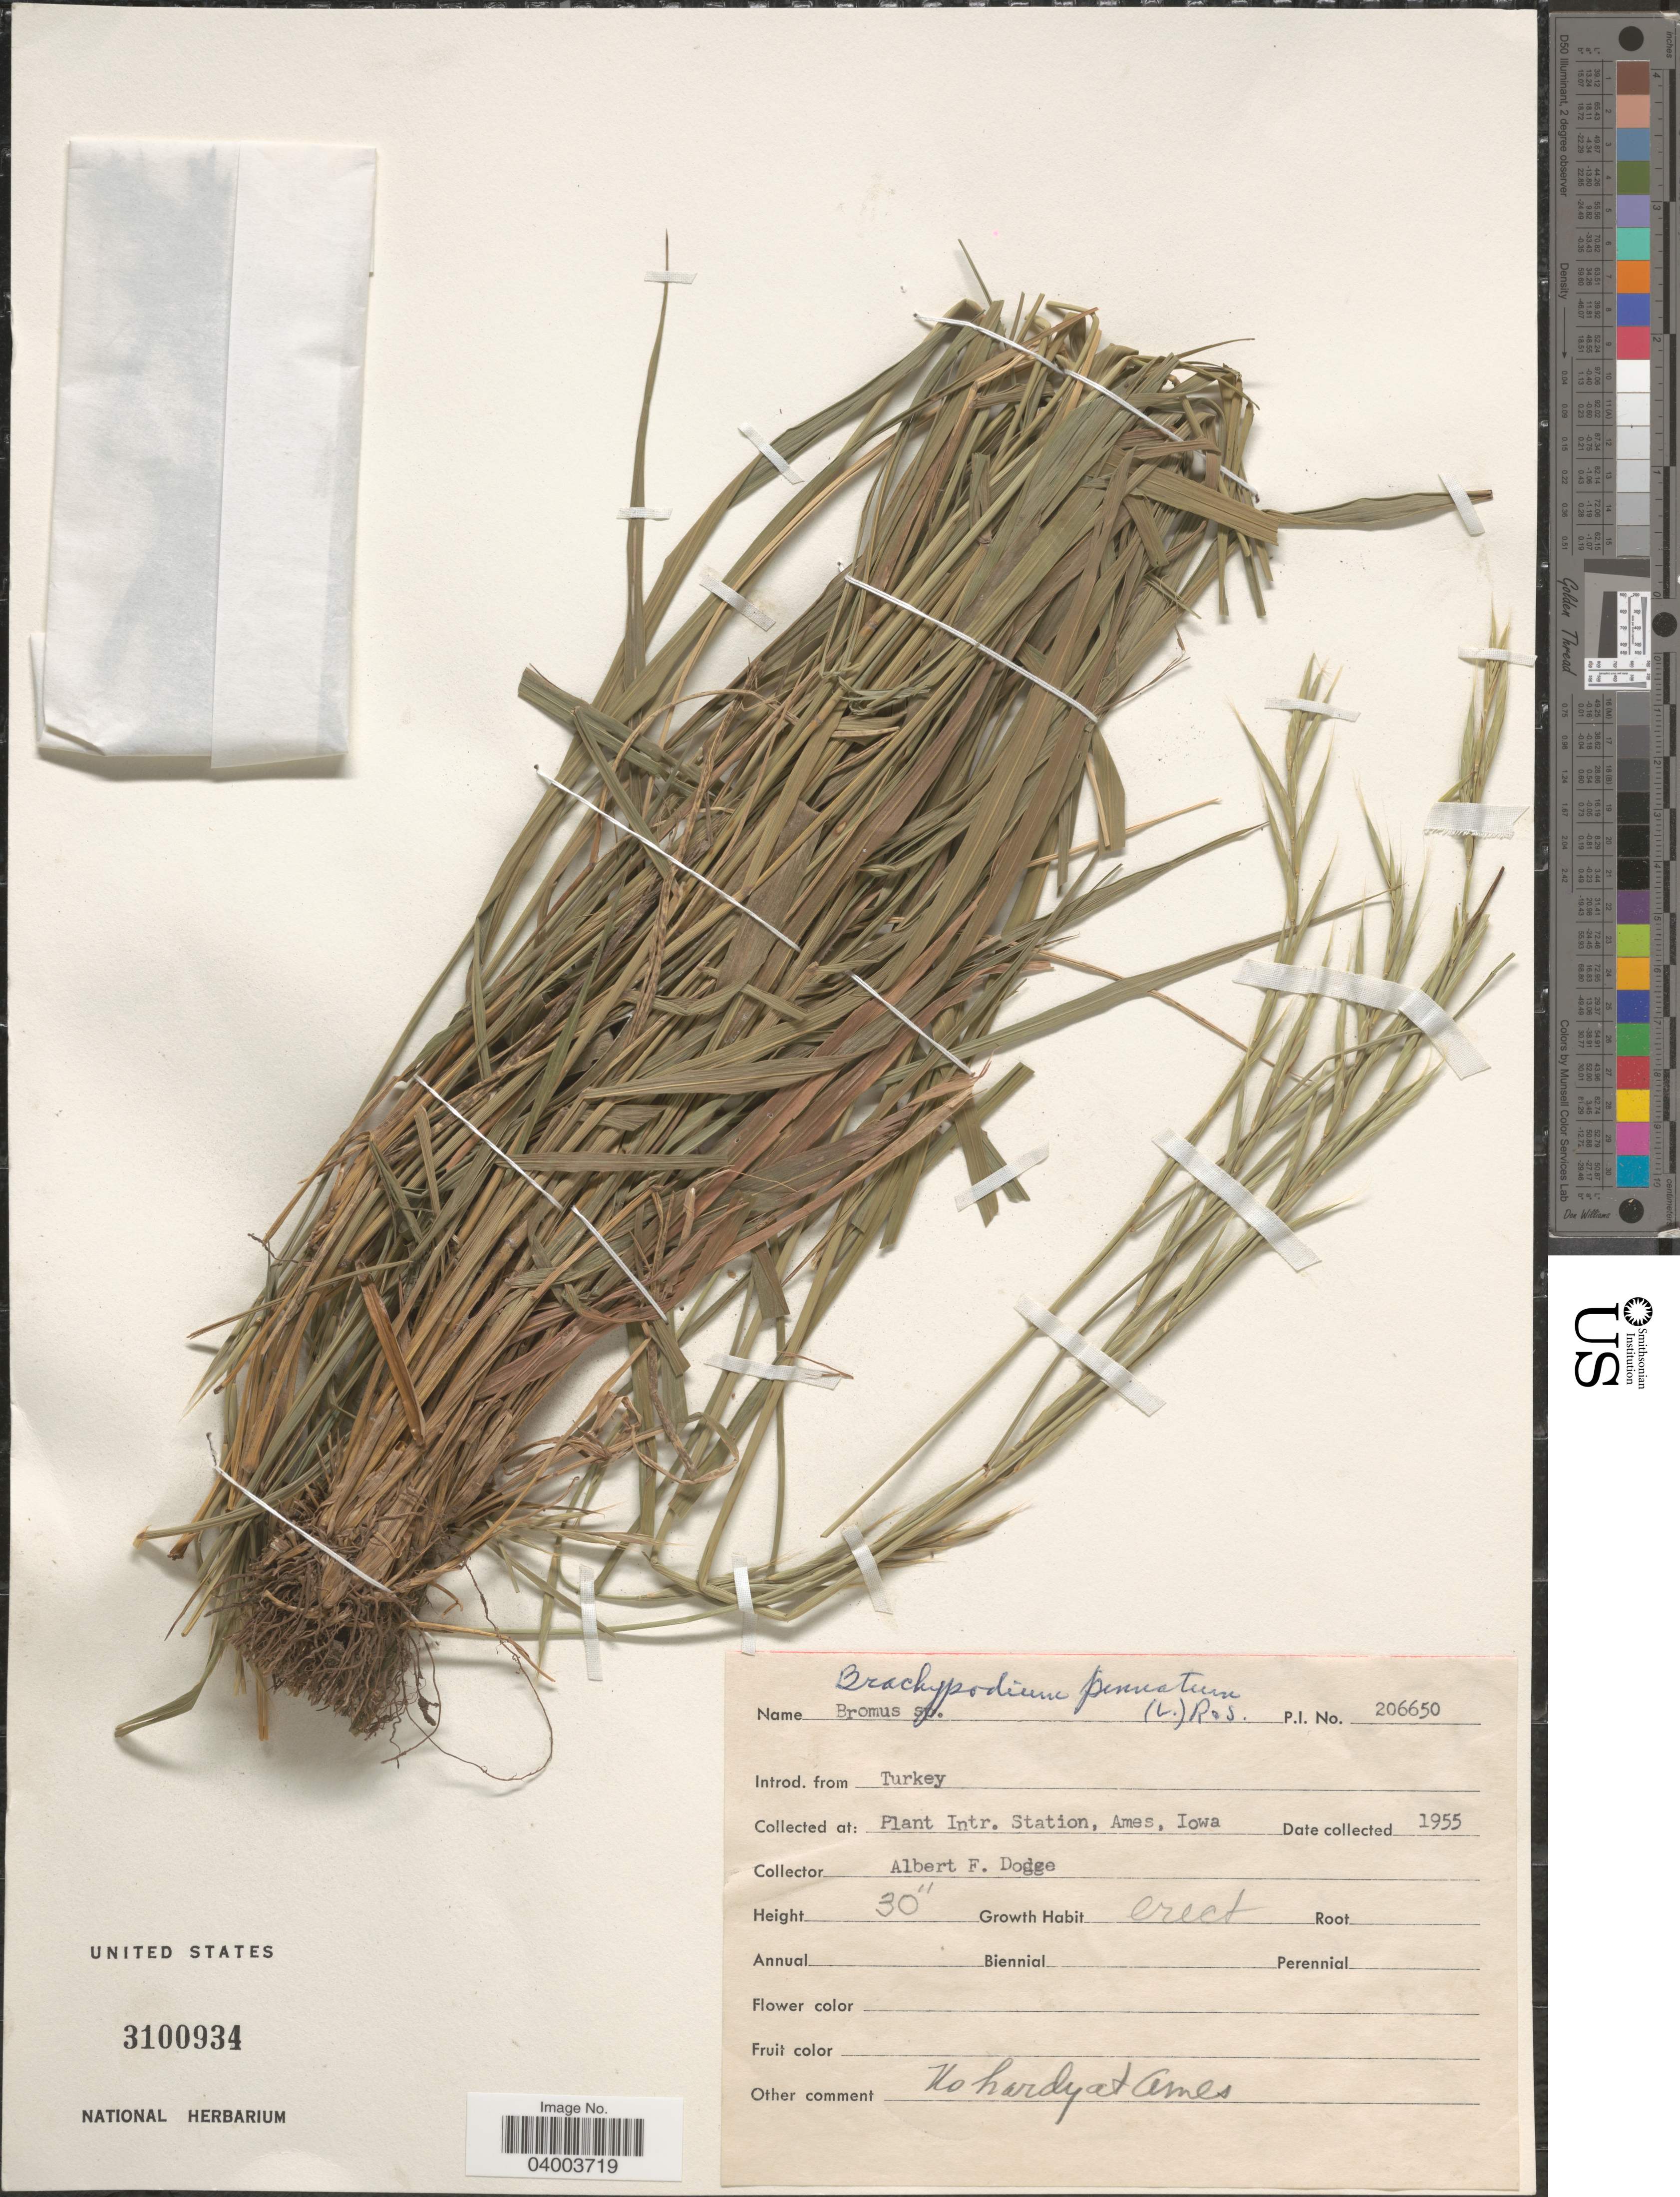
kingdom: Plantae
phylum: Tracheophyta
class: Liliopsida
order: Poales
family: Poaceae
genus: Brachypodium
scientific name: Brachypodium pinnatum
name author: (L.) P. Beauv.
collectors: A. Dodge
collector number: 206650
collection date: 1955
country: United States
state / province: Iowa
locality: Plant Intr. Station, Ames.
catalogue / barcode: US 3100934